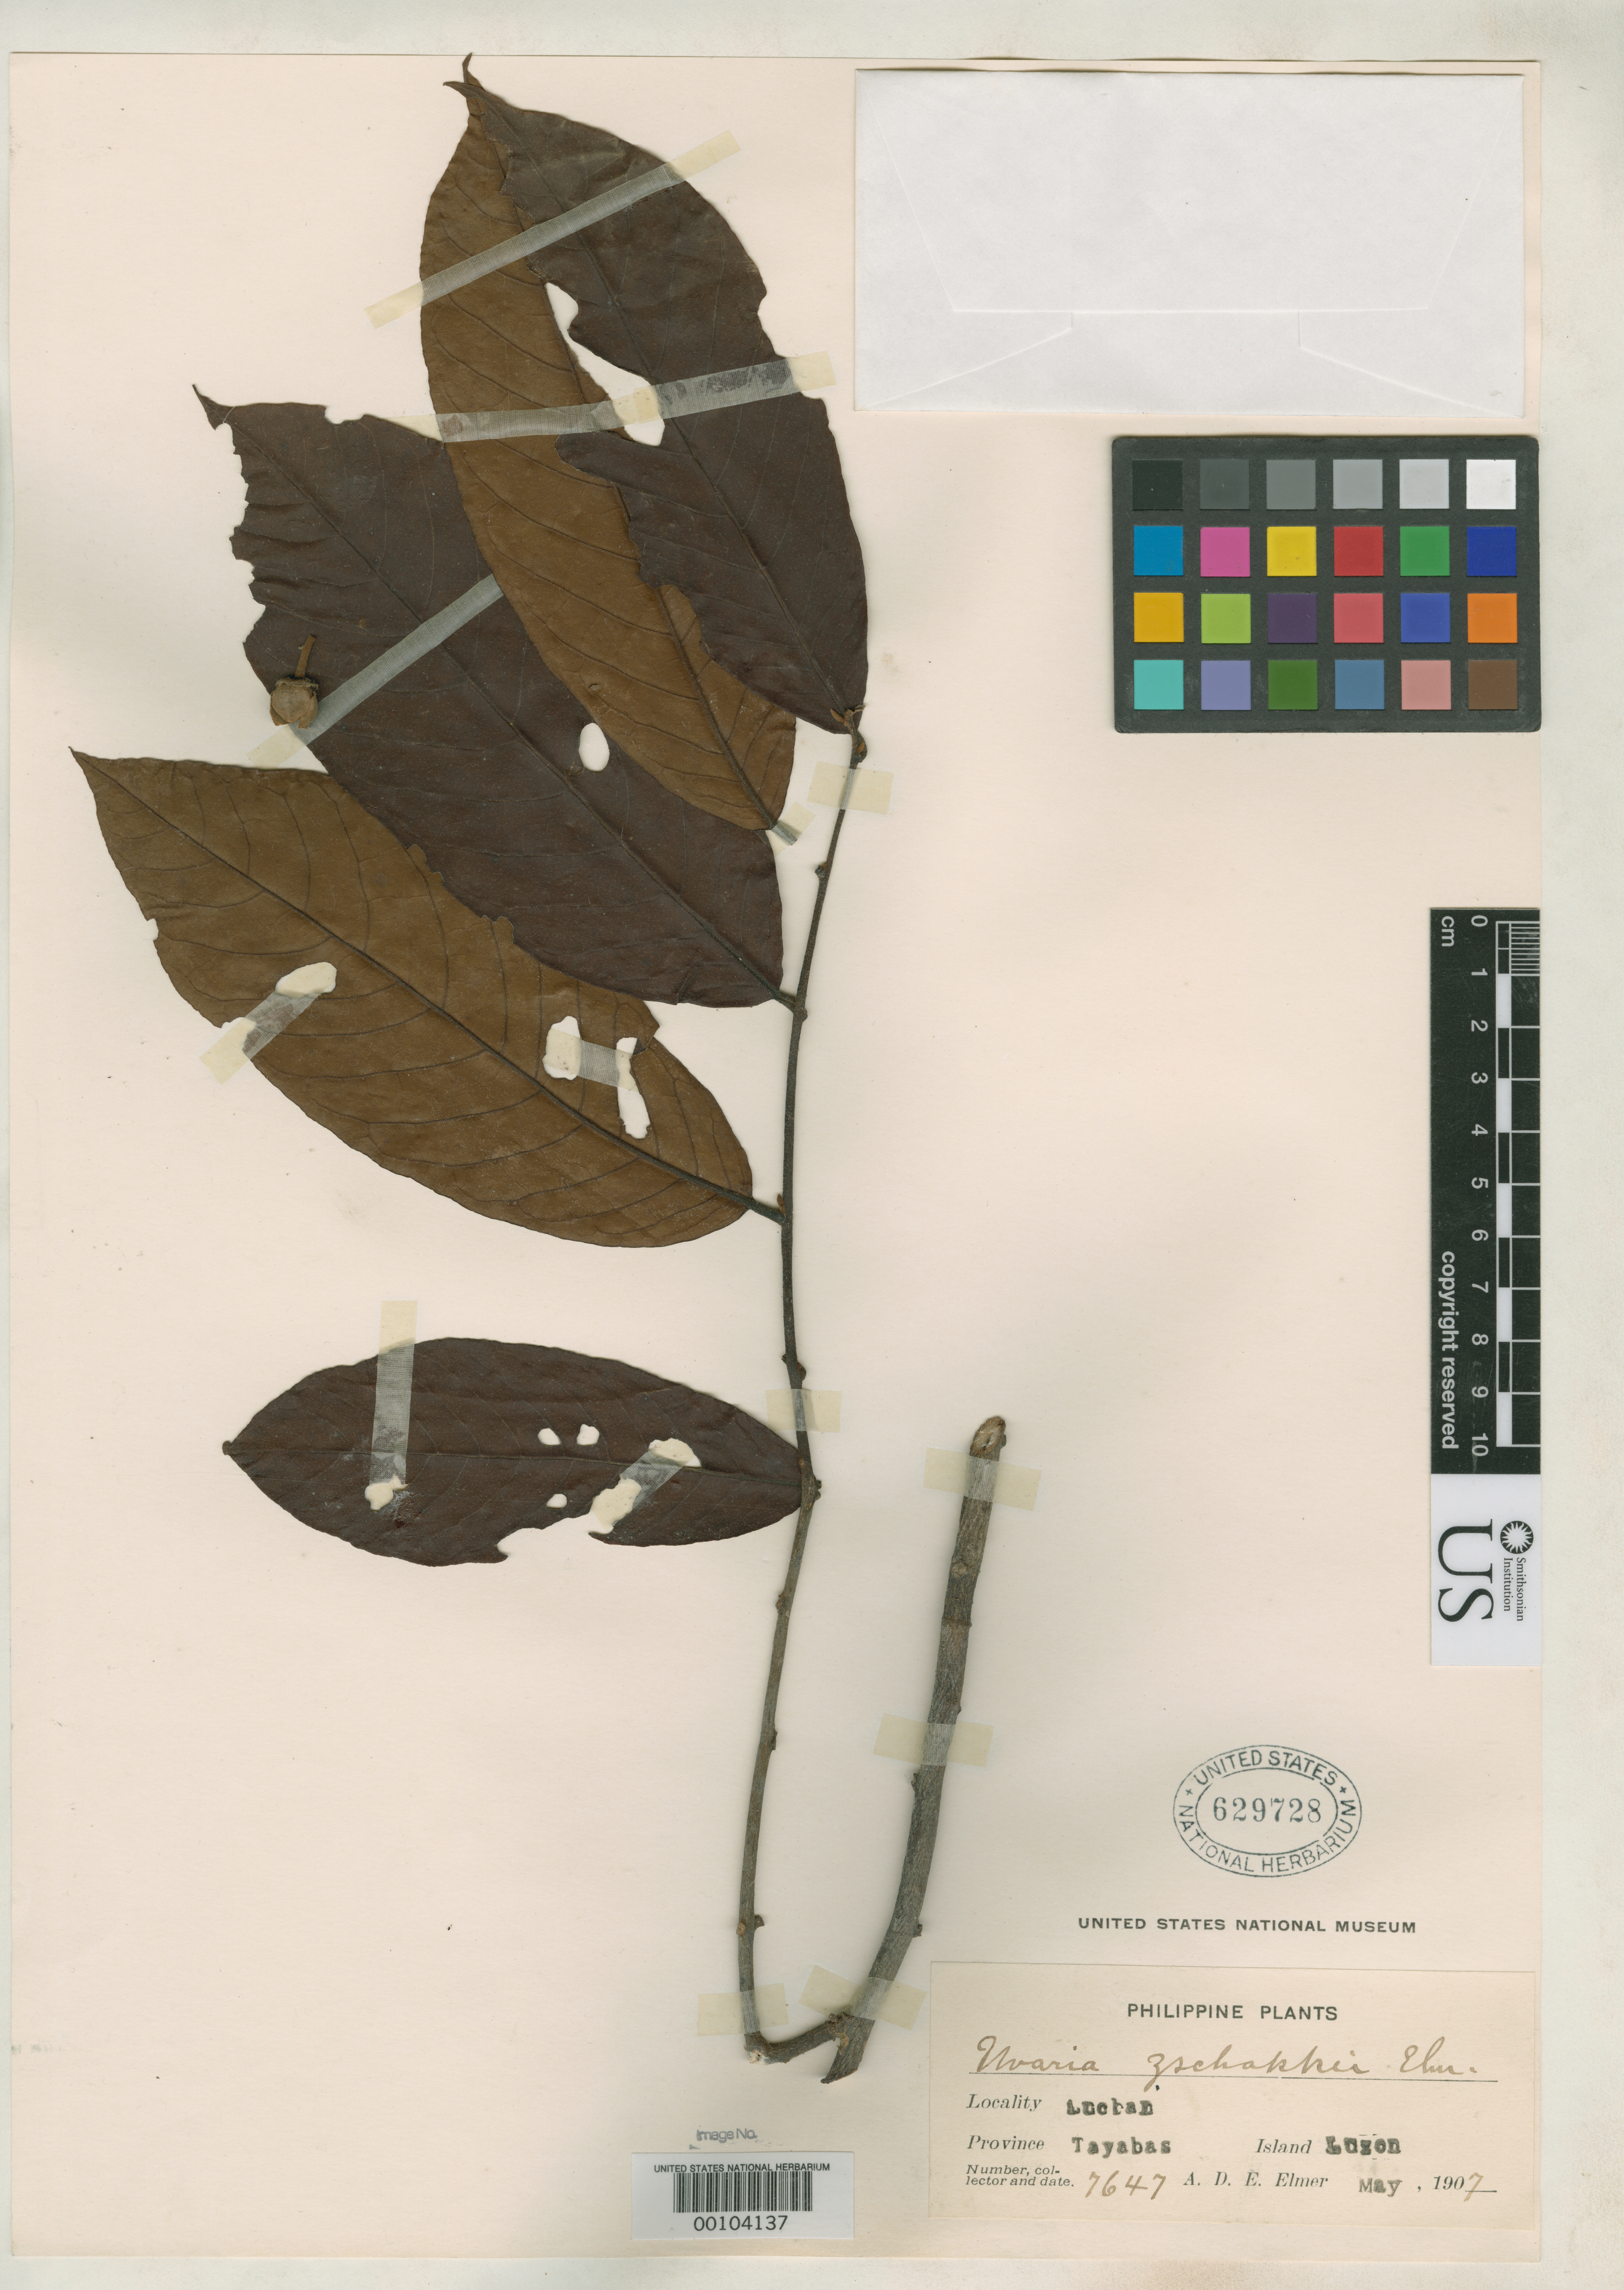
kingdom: Plantae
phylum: Tracheophyta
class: Magnoliopsida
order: Magnoliales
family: Annonaceae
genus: Uvaria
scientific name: Uvaria zschokkei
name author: Elmer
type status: Isotype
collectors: A. D. E. Elmer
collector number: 7647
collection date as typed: May 1907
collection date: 1907-05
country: Philippines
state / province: Calabarzon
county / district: Quezon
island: Luzon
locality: Lucban, Province of Tayabas, Luzon.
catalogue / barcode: US 629728